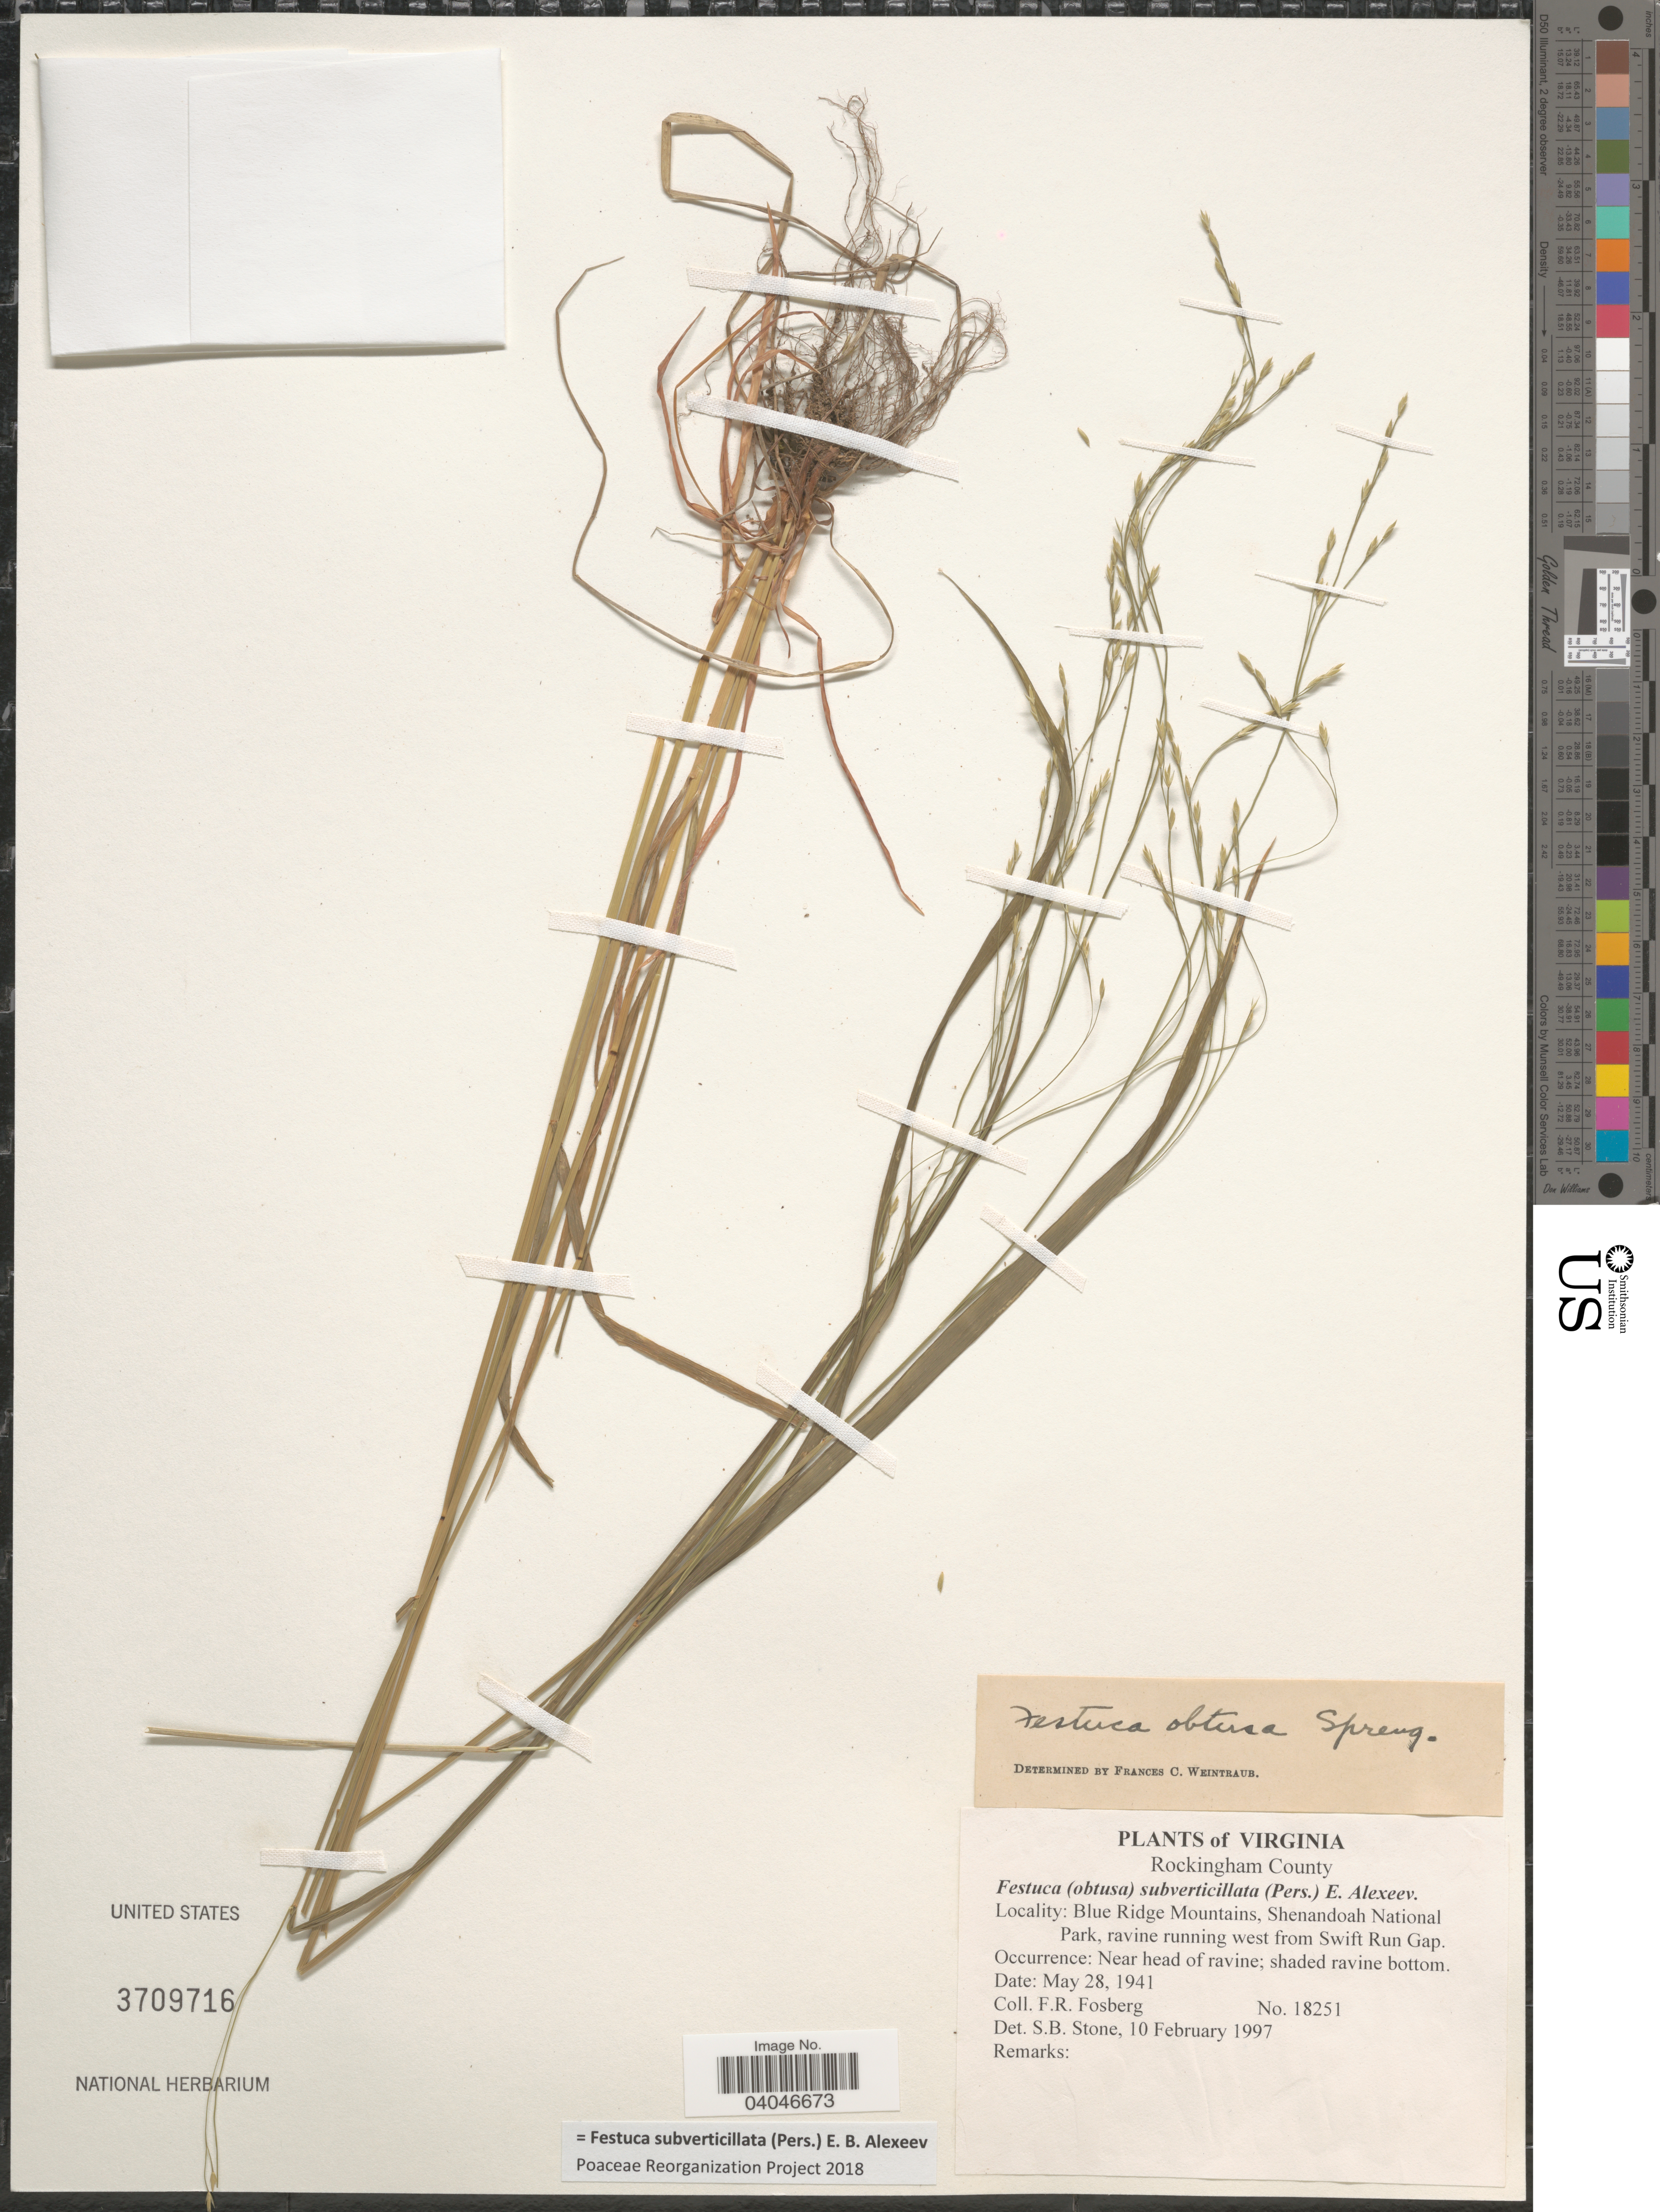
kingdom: Plantae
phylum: Tracheophyta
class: Liliopsida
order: Poales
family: Poaceae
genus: Festuca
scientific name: Festuca subverticillata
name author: (Pers.) E.B. Alexeev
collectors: F. R. Fosberg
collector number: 18251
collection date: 1941-05-28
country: United States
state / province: Virginia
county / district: Rockingham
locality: Blue Ridge Mountains, Shenandoah National Park, ravine running west from Swift Run Gap. Near head of ravine.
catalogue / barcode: US 3709716